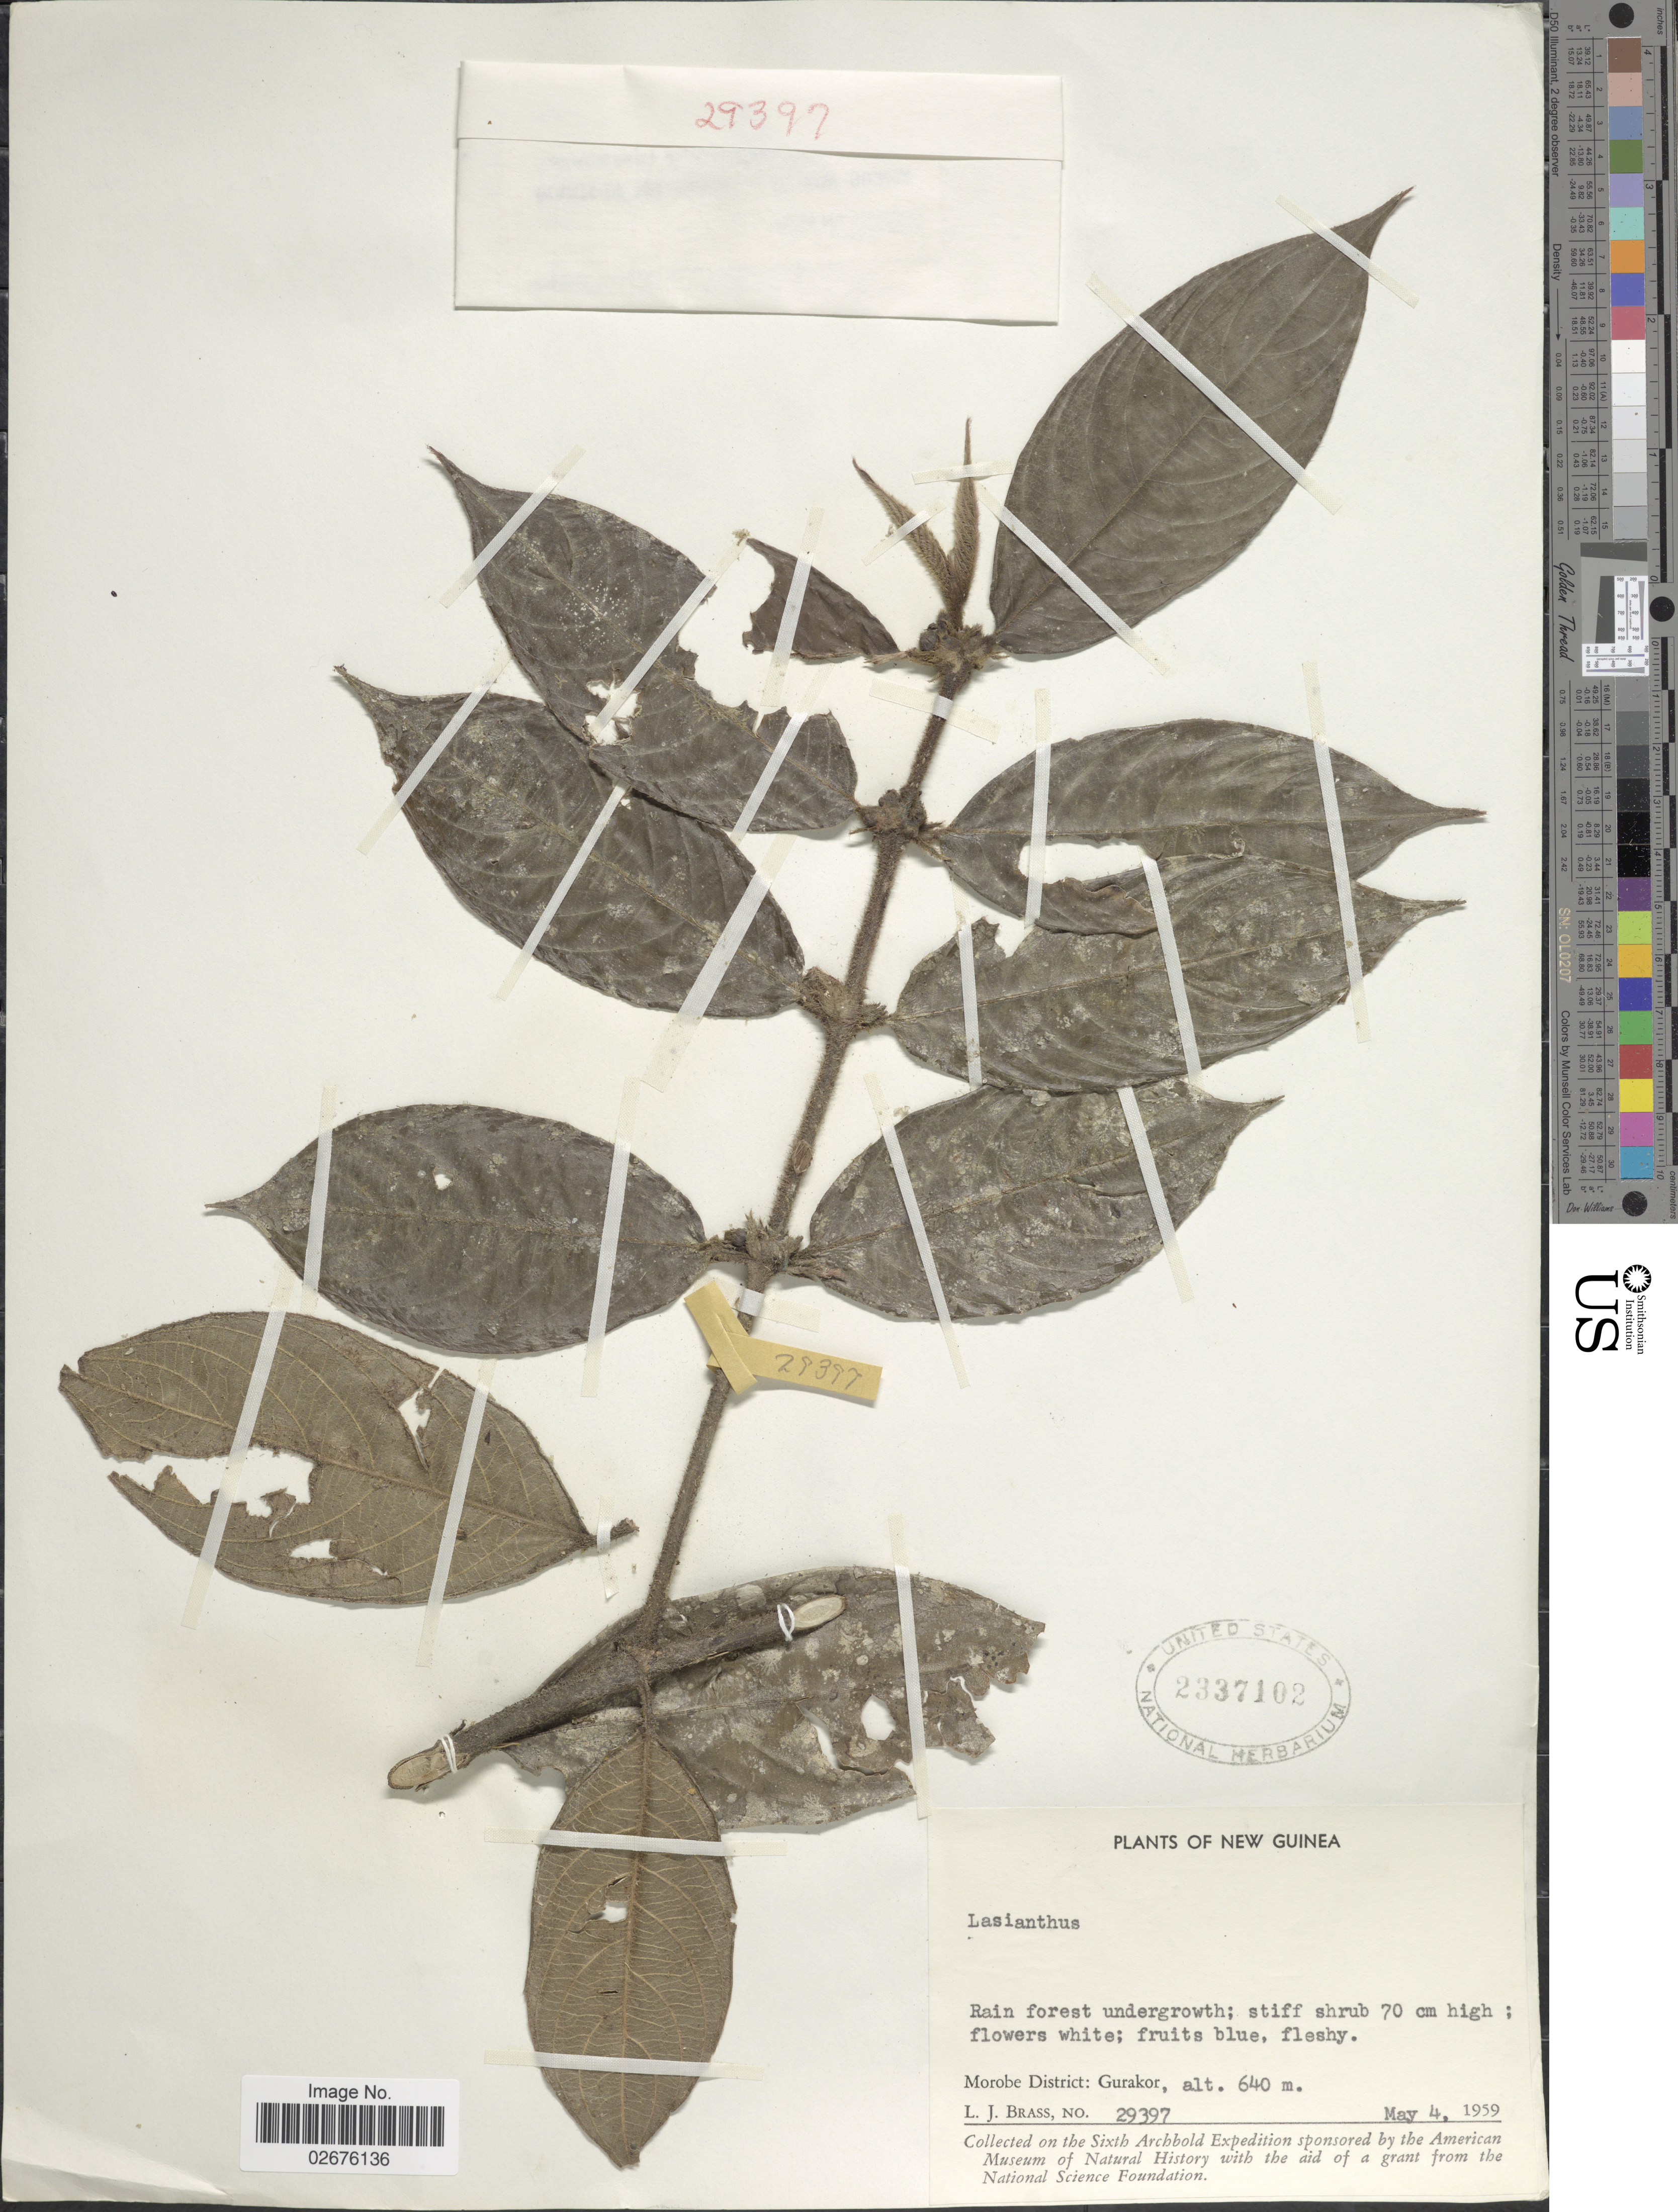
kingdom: Plantae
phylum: Tracheophyta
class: Magnoliopsida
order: Gentianales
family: Rubiaceae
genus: Lasianthus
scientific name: Lasianthus sp.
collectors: L. J. Brass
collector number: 29397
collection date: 1959-05-04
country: Papua New Guinea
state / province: Morobe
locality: New Guinea. Gurakor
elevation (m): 640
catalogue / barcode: US 2337102